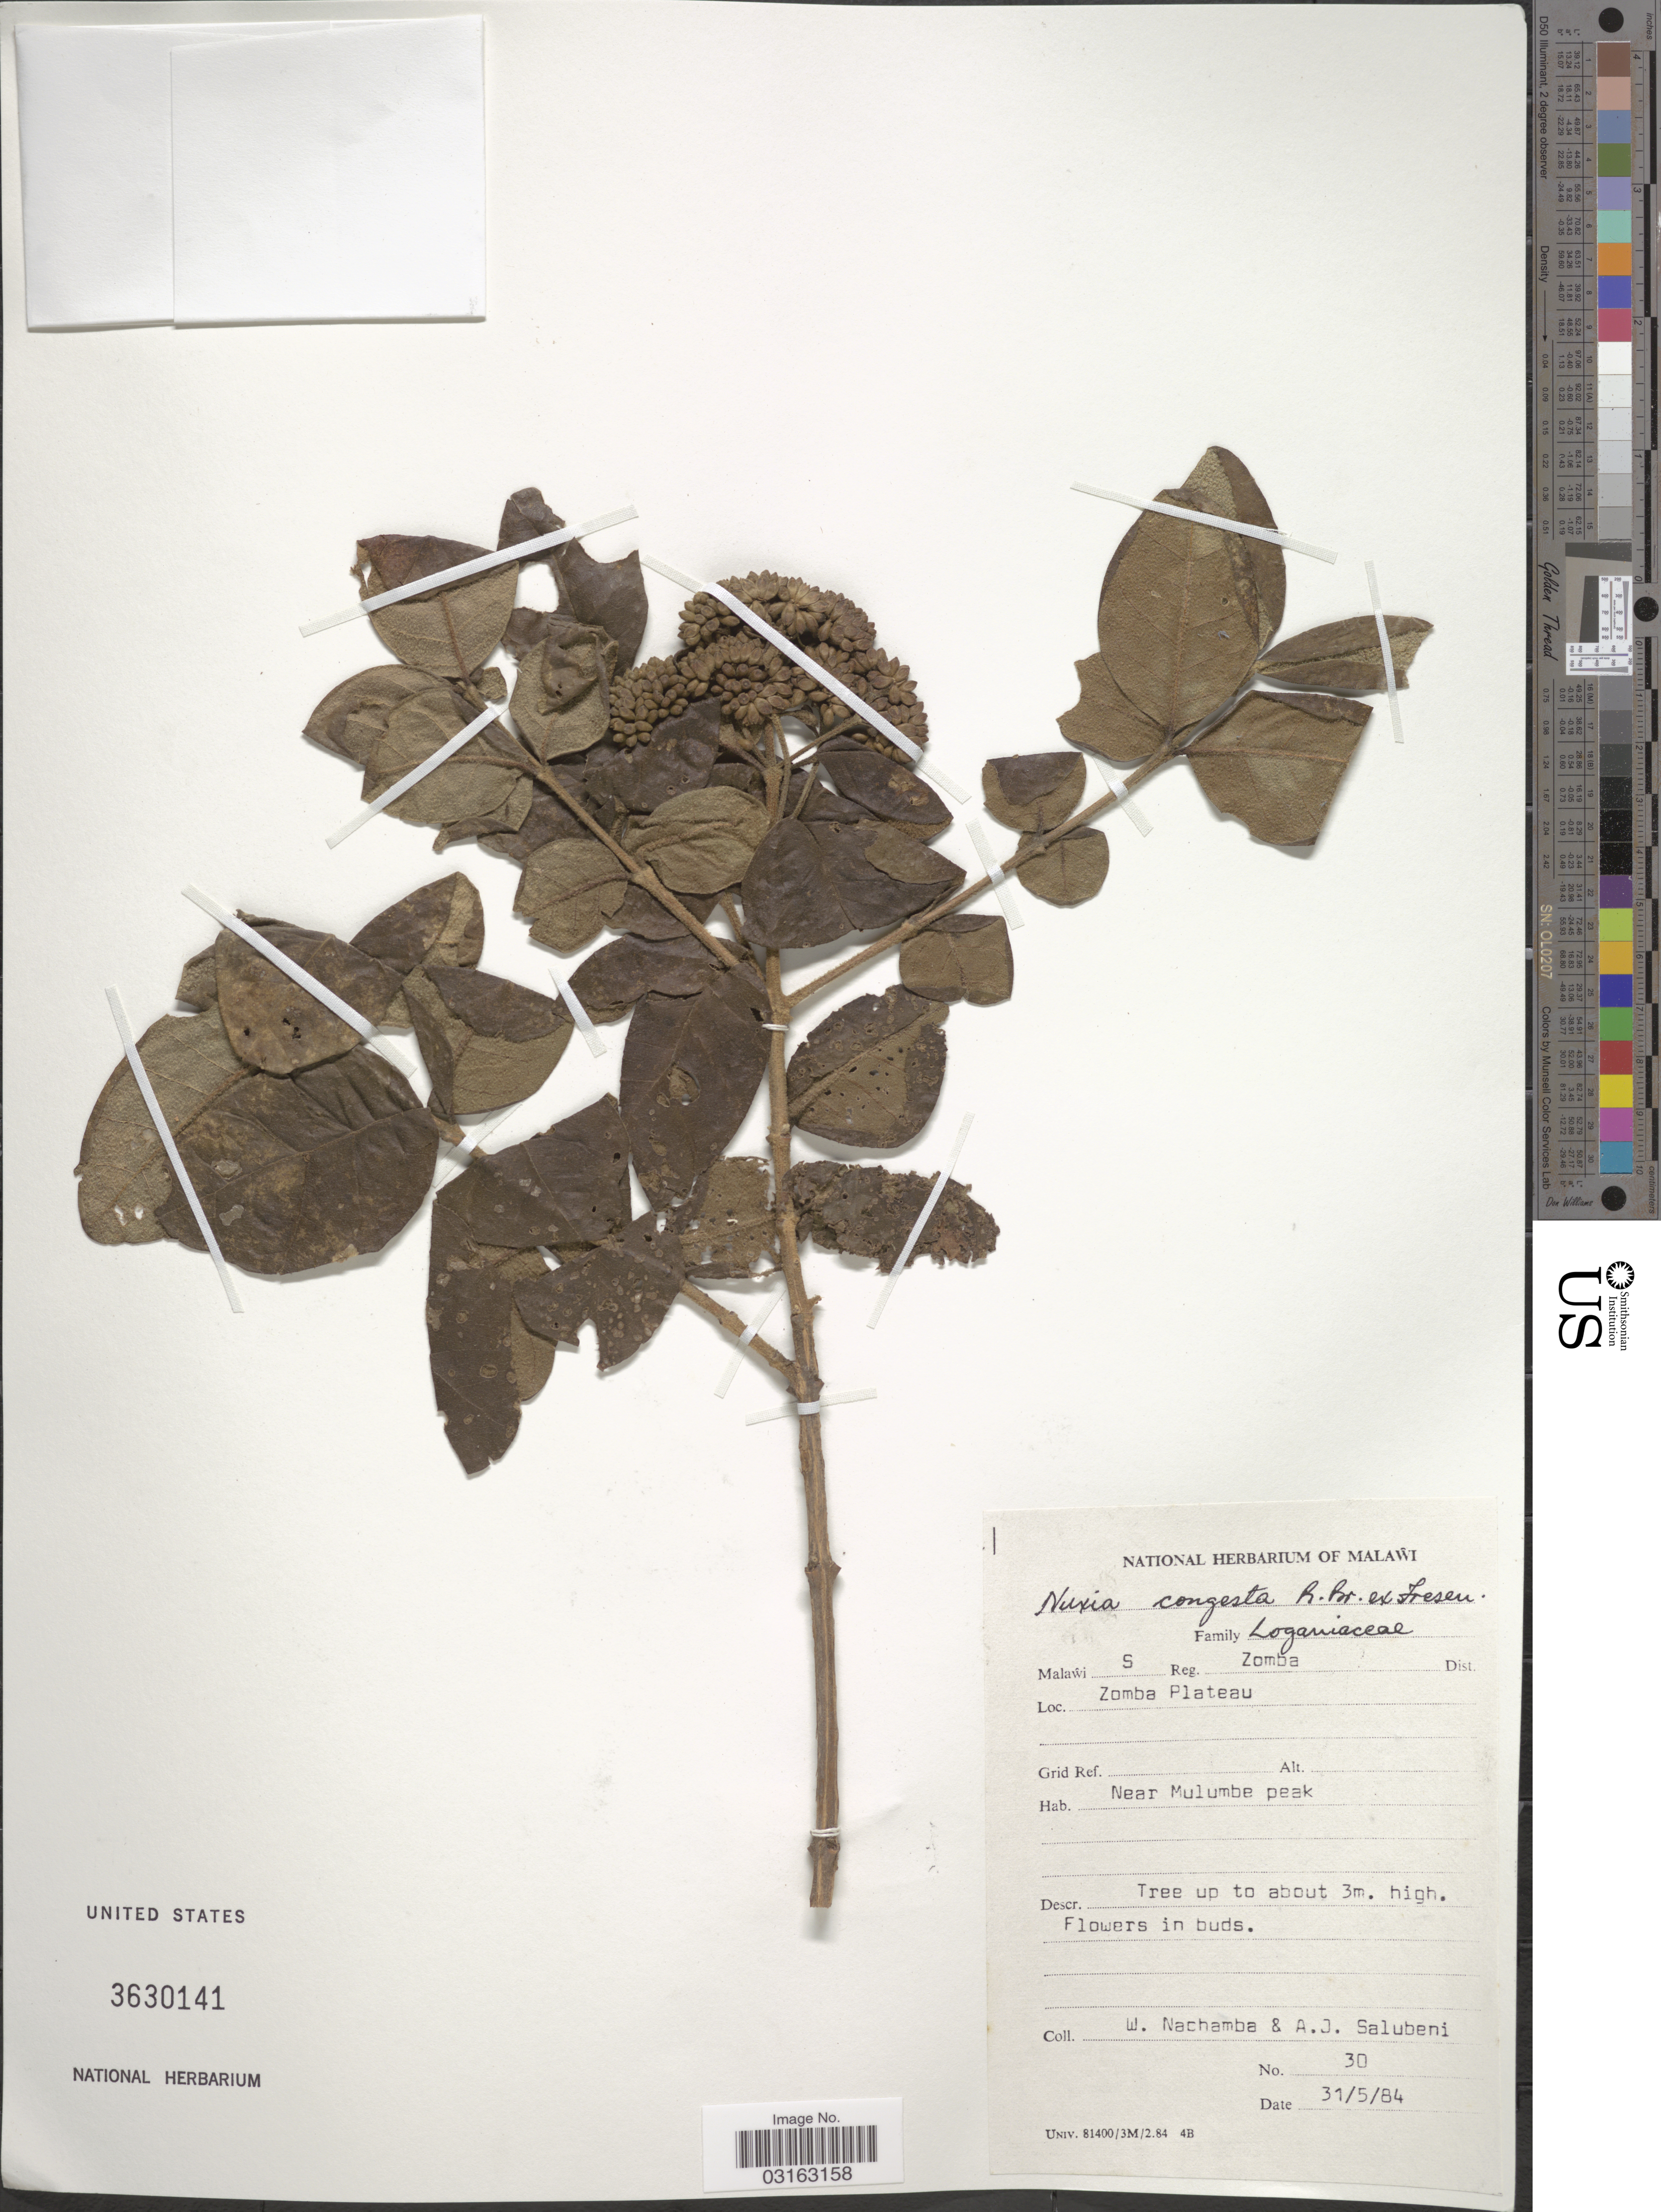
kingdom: Plantae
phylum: Tracheophyta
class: Magnoliopsida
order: Lamiales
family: Stilbaceae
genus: Nuxia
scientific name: Nuxia congesta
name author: R. Br. ex Fresen.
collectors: W. Nachamba & A. J. Salubeni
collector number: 30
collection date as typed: Transcribed d/m/y: 31/5/84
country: Malawi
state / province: Southern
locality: Malaŵi S Reg. Zomba Dist. Zomba Plateau. Near Mulumbe peak.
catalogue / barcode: US 3630141